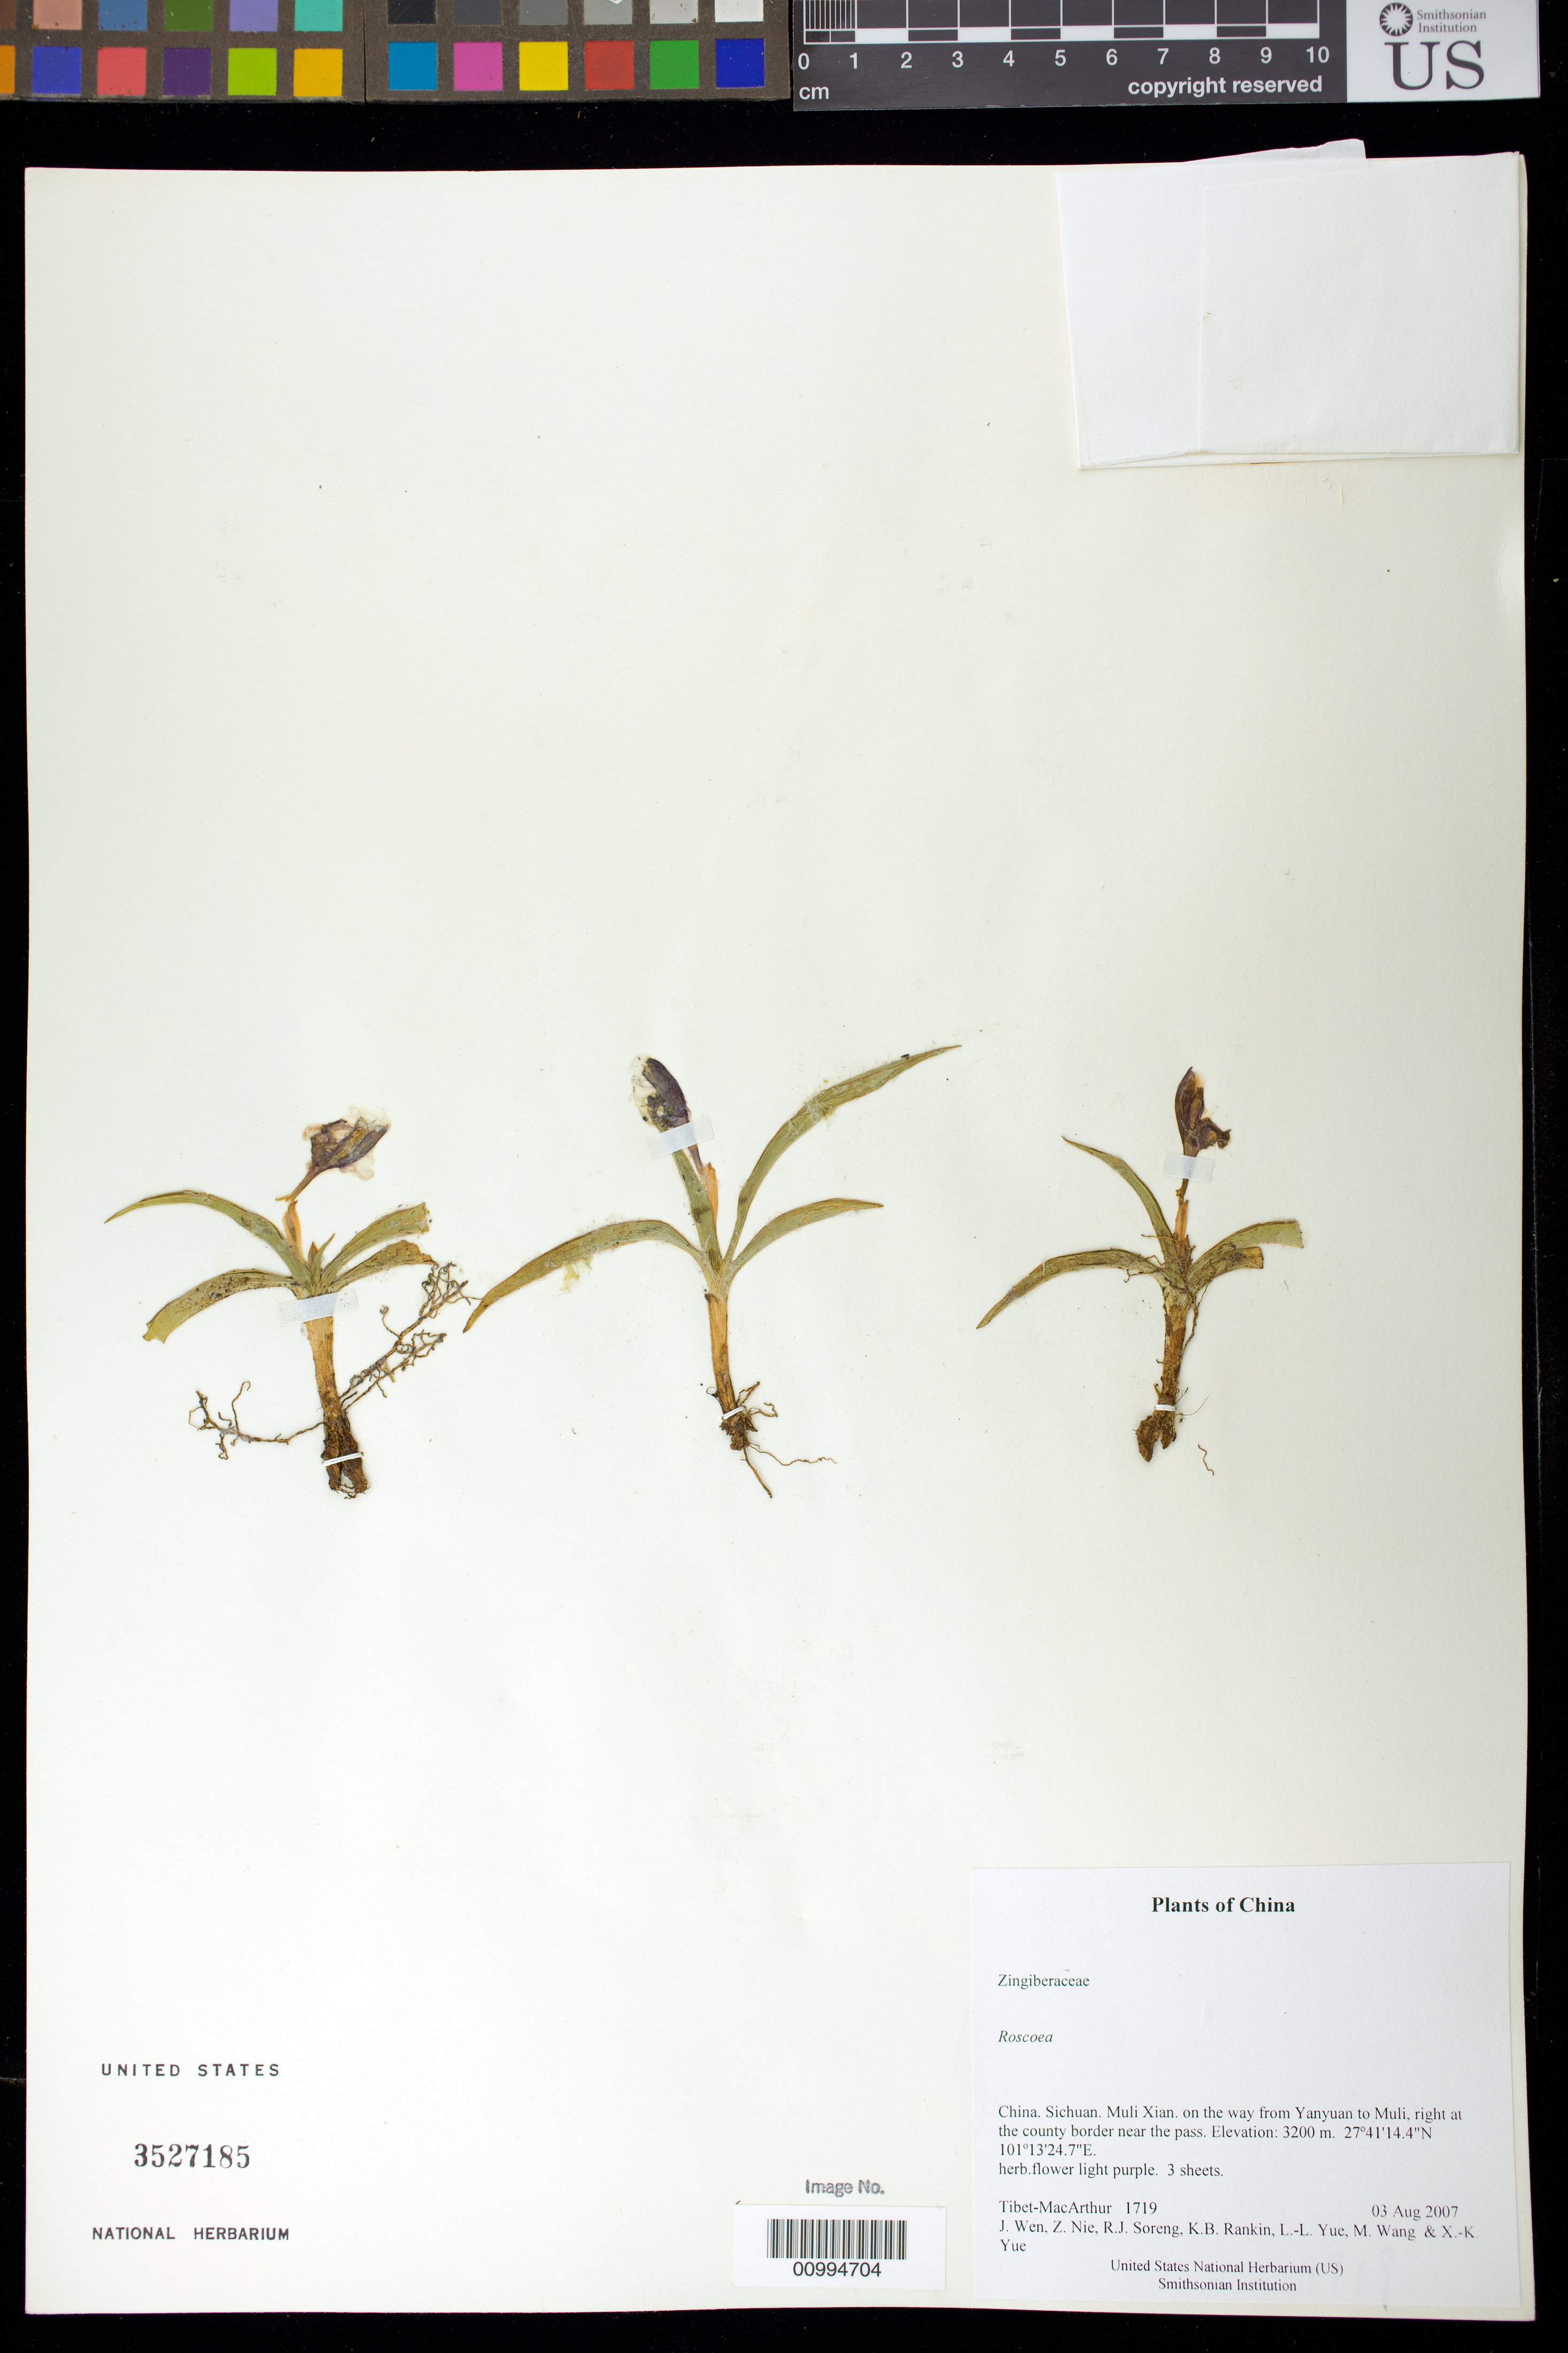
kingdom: Plantae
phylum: Tracheophyta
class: Liliopsida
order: Zingiberales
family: Zingiberaceae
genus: Roscoea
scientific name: Roscoea sp.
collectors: Tibet-MacArthur, J. Wen, Z. Nie, R. J. Soreng, K. Rankin, L. Yue, M. Wang & X. Yue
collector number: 1719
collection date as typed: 03 Aug 2007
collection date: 2007-08-03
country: China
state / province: Sichuan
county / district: Muli Xian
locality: on the way from Yanyuan to Muli, right at the county border near the pass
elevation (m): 3200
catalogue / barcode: US 3527185